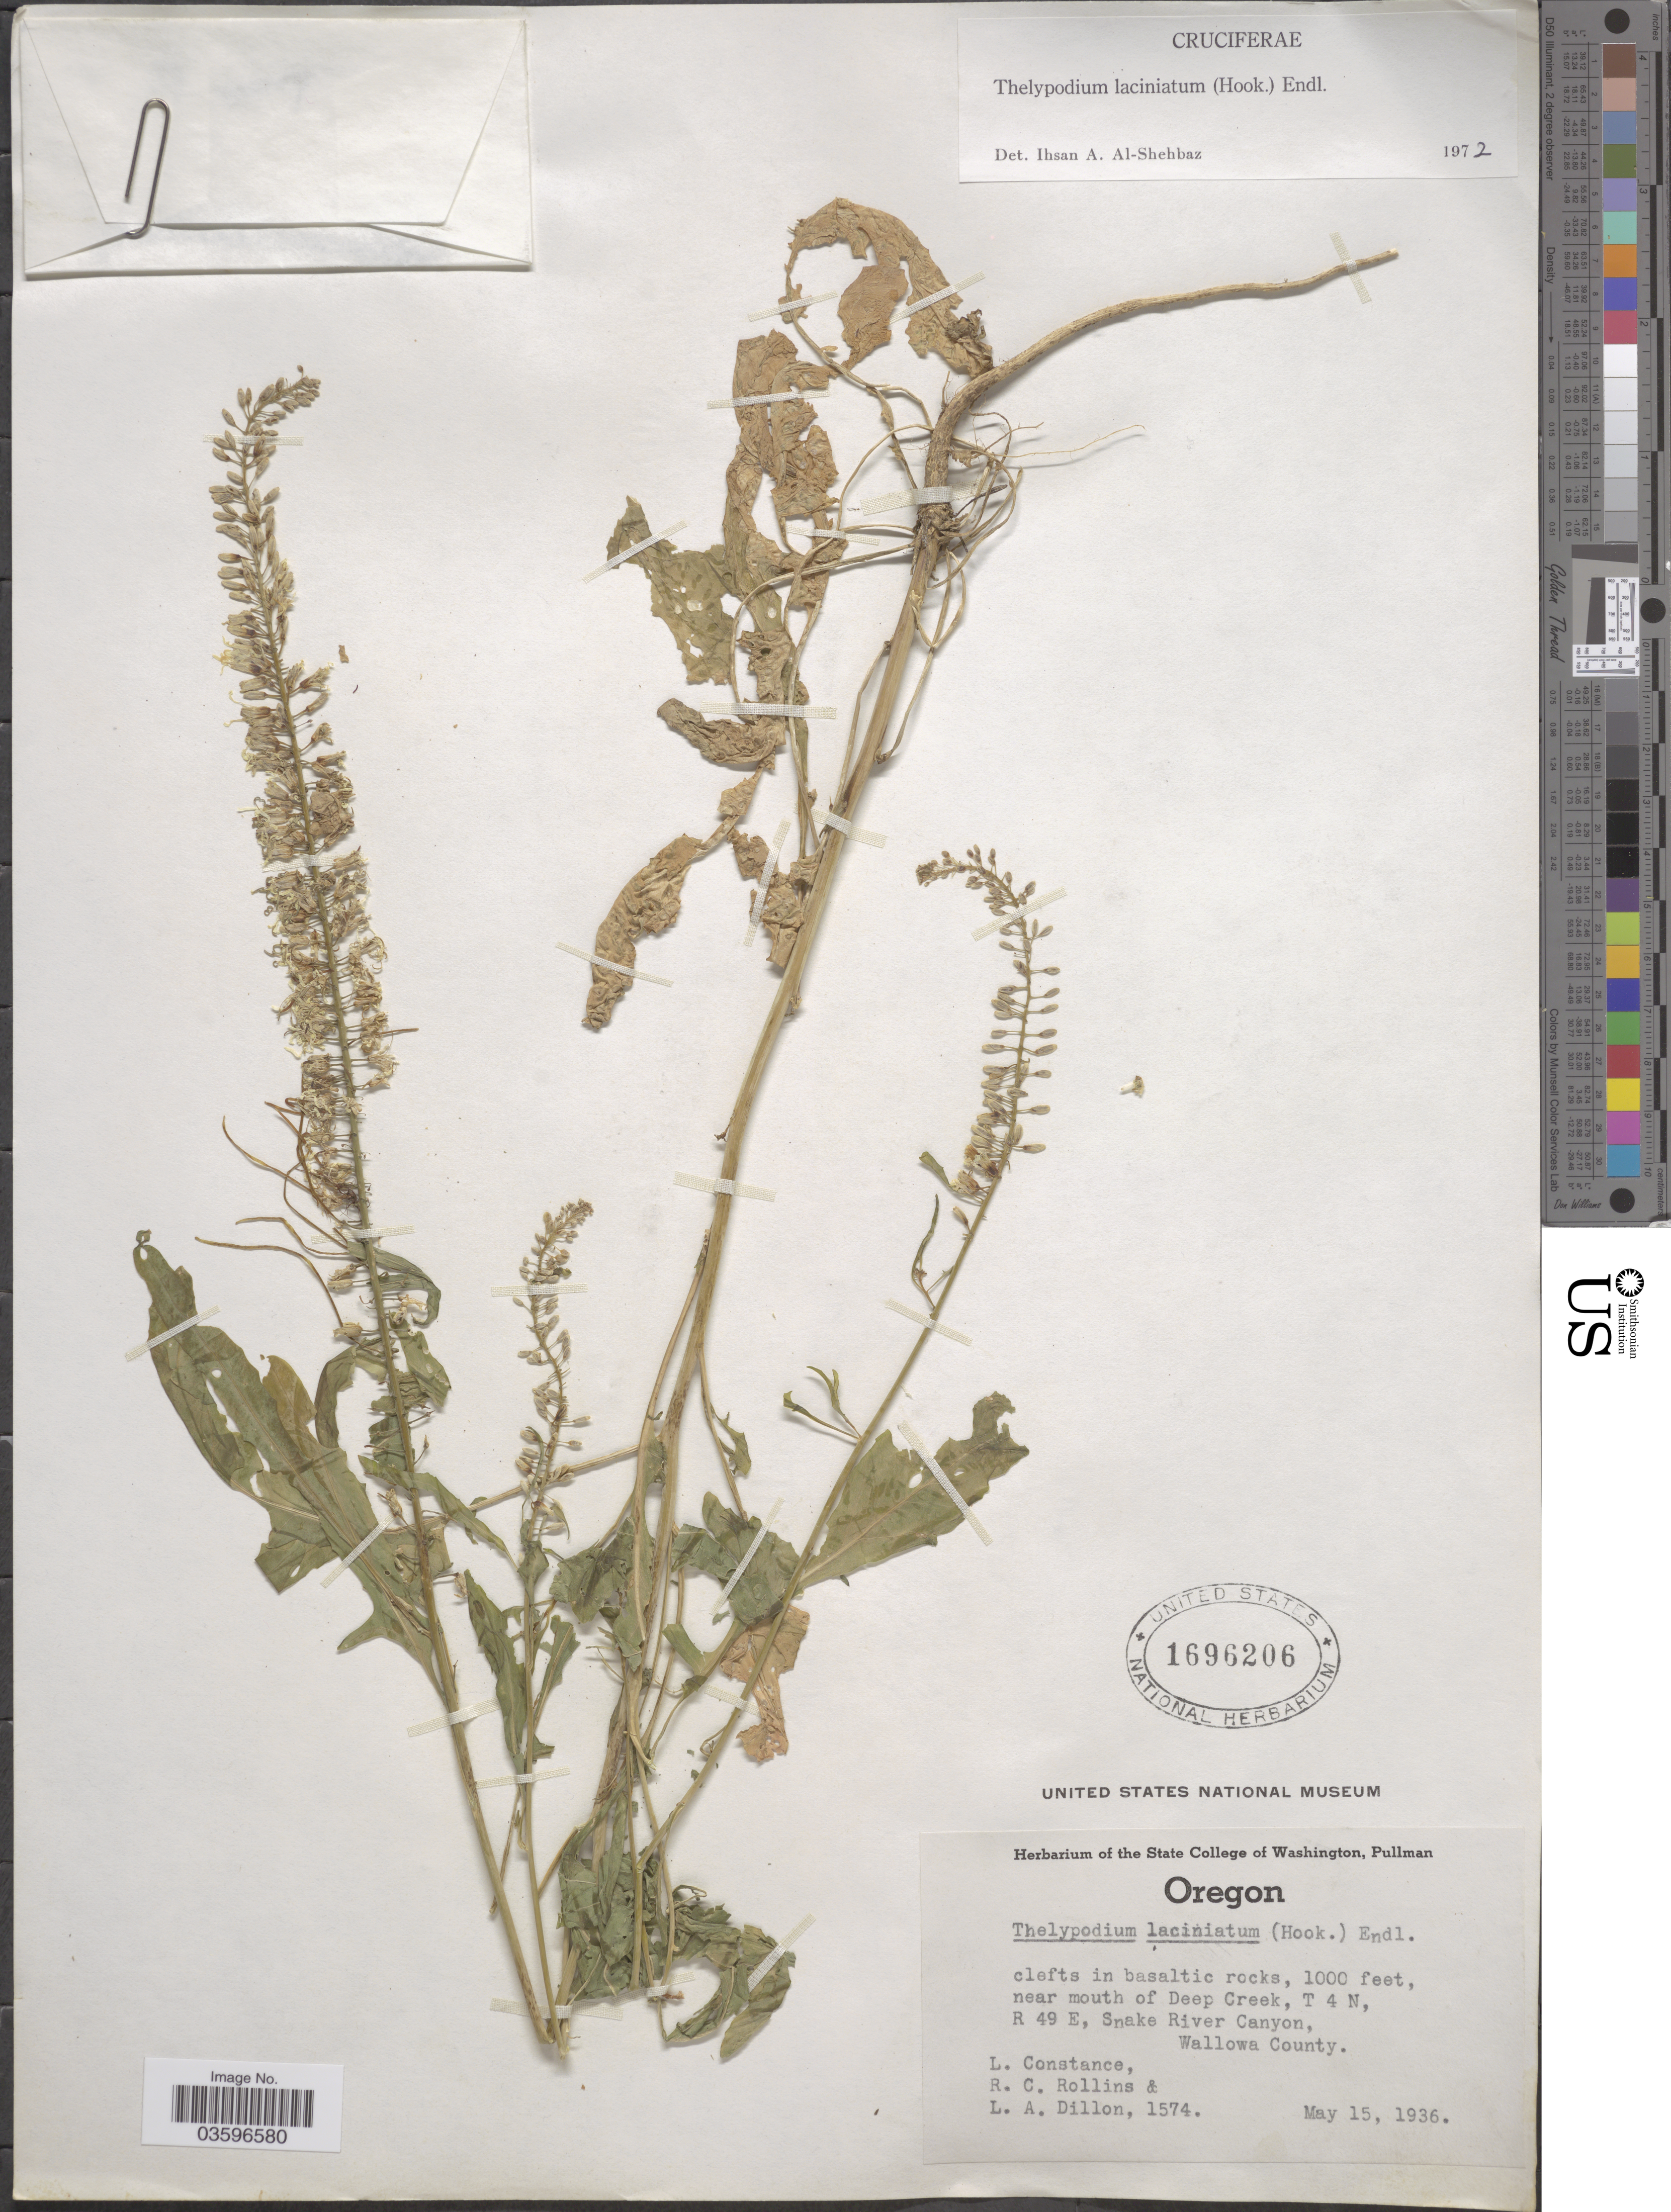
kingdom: Plantae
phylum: Tracheophyta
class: Magnoliopsida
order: Brassicales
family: Brassicaceae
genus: Thelypodium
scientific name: Thelypodium laciniatum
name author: (Hook.) Endl.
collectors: L. Constance, R. C. Rollins & L. Dillon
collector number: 1574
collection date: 1936-05-15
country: United States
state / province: Oregon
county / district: Wallowa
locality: Near mouth of Deep Creek, T 4 N, R 49 E, Snake River Canyon, Wallowa County.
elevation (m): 305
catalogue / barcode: US 1696206